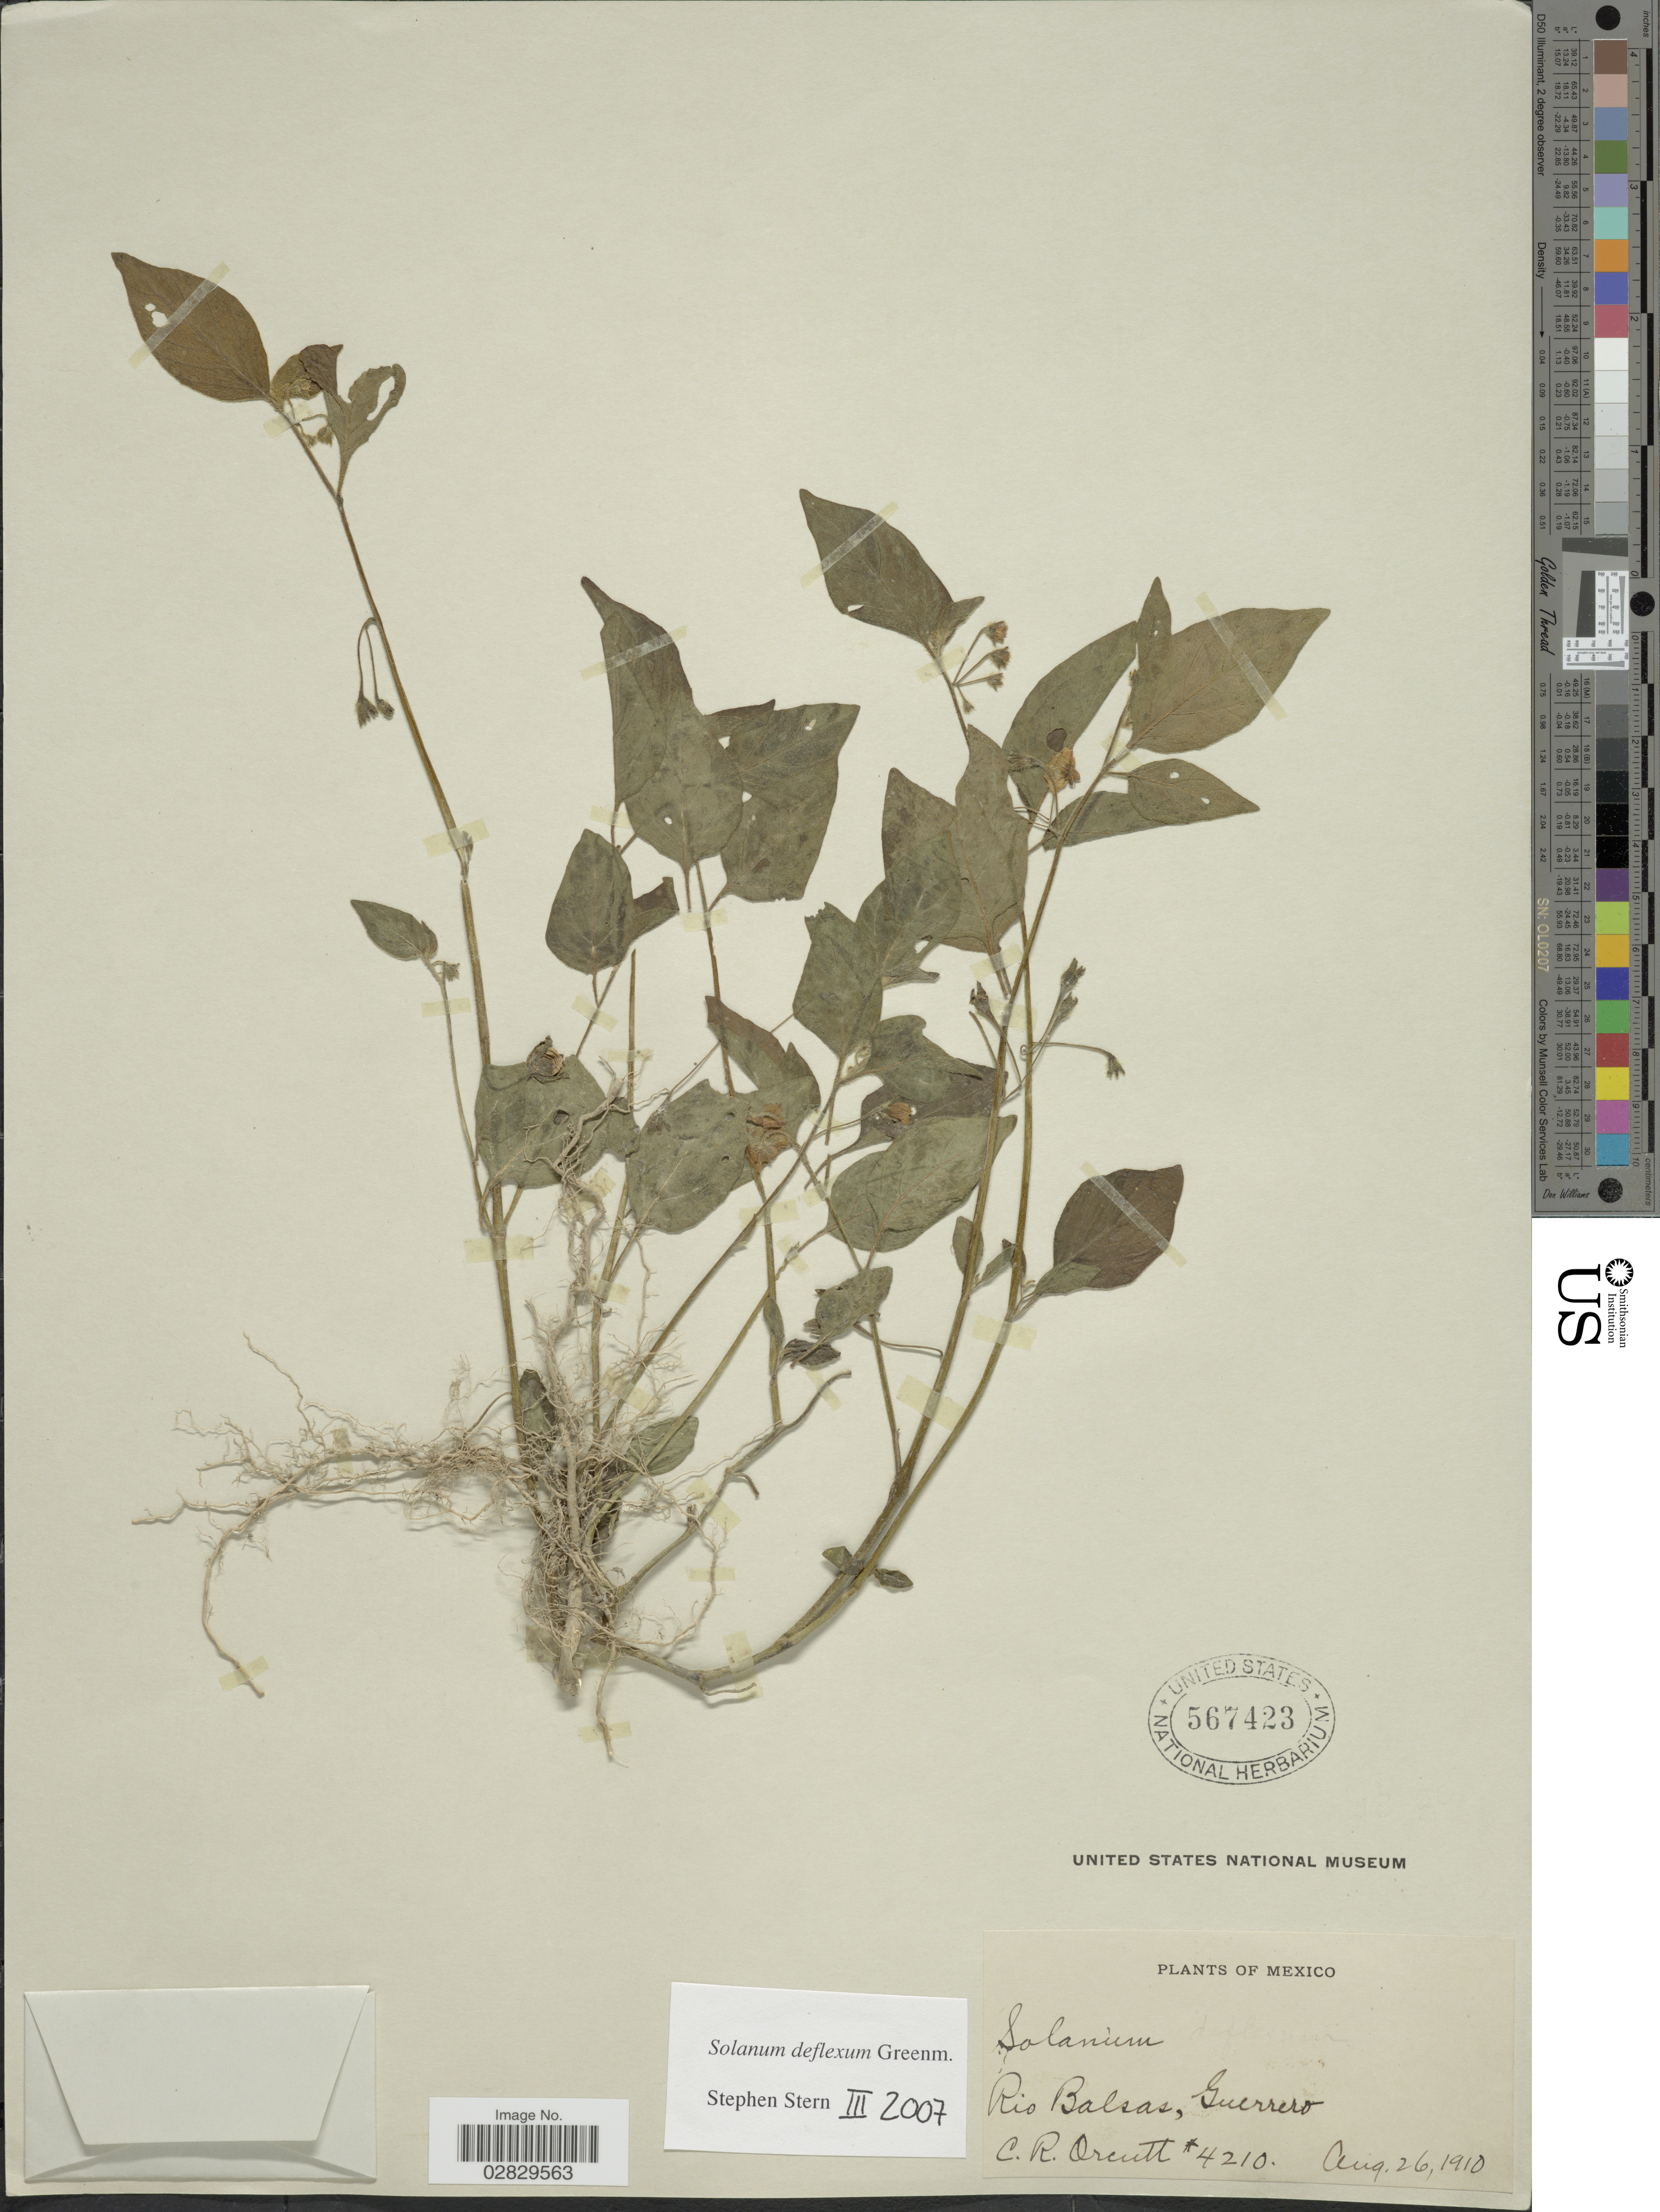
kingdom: Plantae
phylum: Tracheophyta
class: Magnoliopsida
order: Solanales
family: Solanaceae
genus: Solanum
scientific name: Solanum deflexum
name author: Greenm.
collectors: C. R. Orcutt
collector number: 4210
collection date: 1910-08-26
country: Mexico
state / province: Guerrero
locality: Rio Balsas.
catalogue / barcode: US 567423